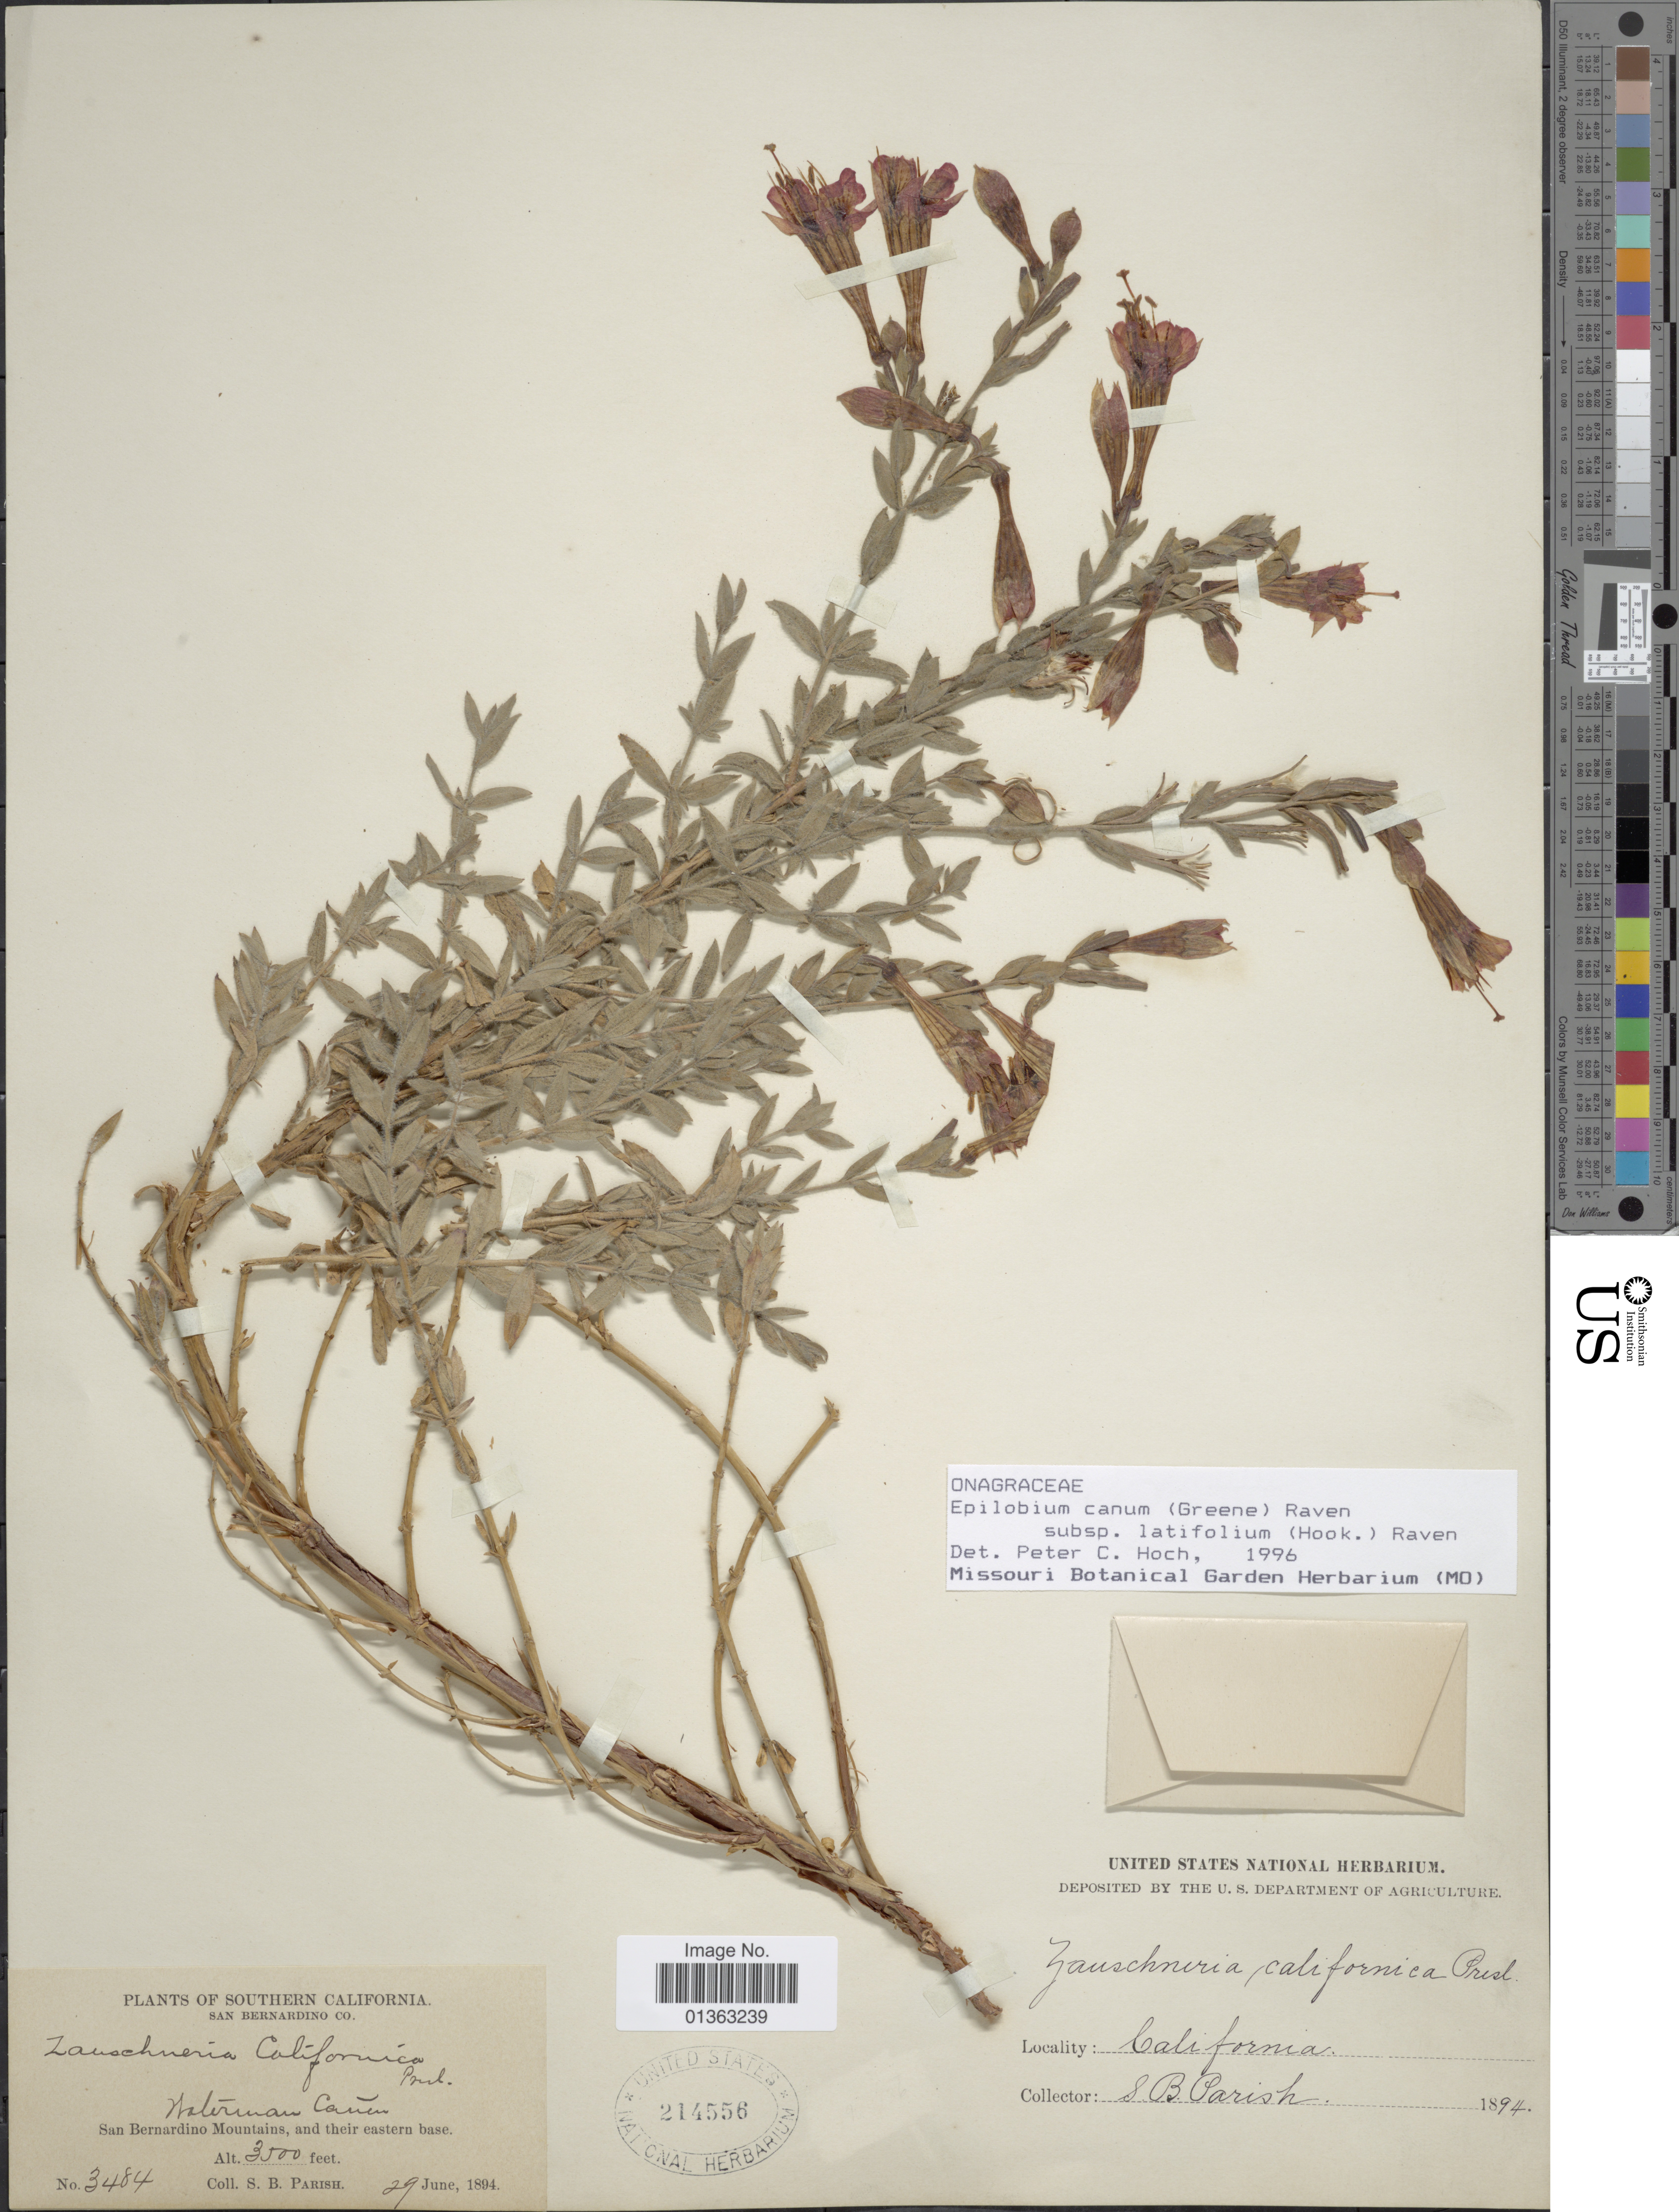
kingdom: Plantae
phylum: Tracheophyta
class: Magnoliopsida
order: Myrtales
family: Onagraceae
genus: Epilobium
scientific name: Epilobium canum subsp. latifolium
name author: (Hook.) P.H. Raven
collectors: S. B. Parish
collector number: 3484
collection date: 1894-06-29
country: United States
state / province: California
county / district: San Bernardino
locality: Southern California. San Bernardino Co. Haterman Cañon. San Bernardino Mountains, and their eastern base.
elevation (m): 1067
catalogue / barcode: US 214556